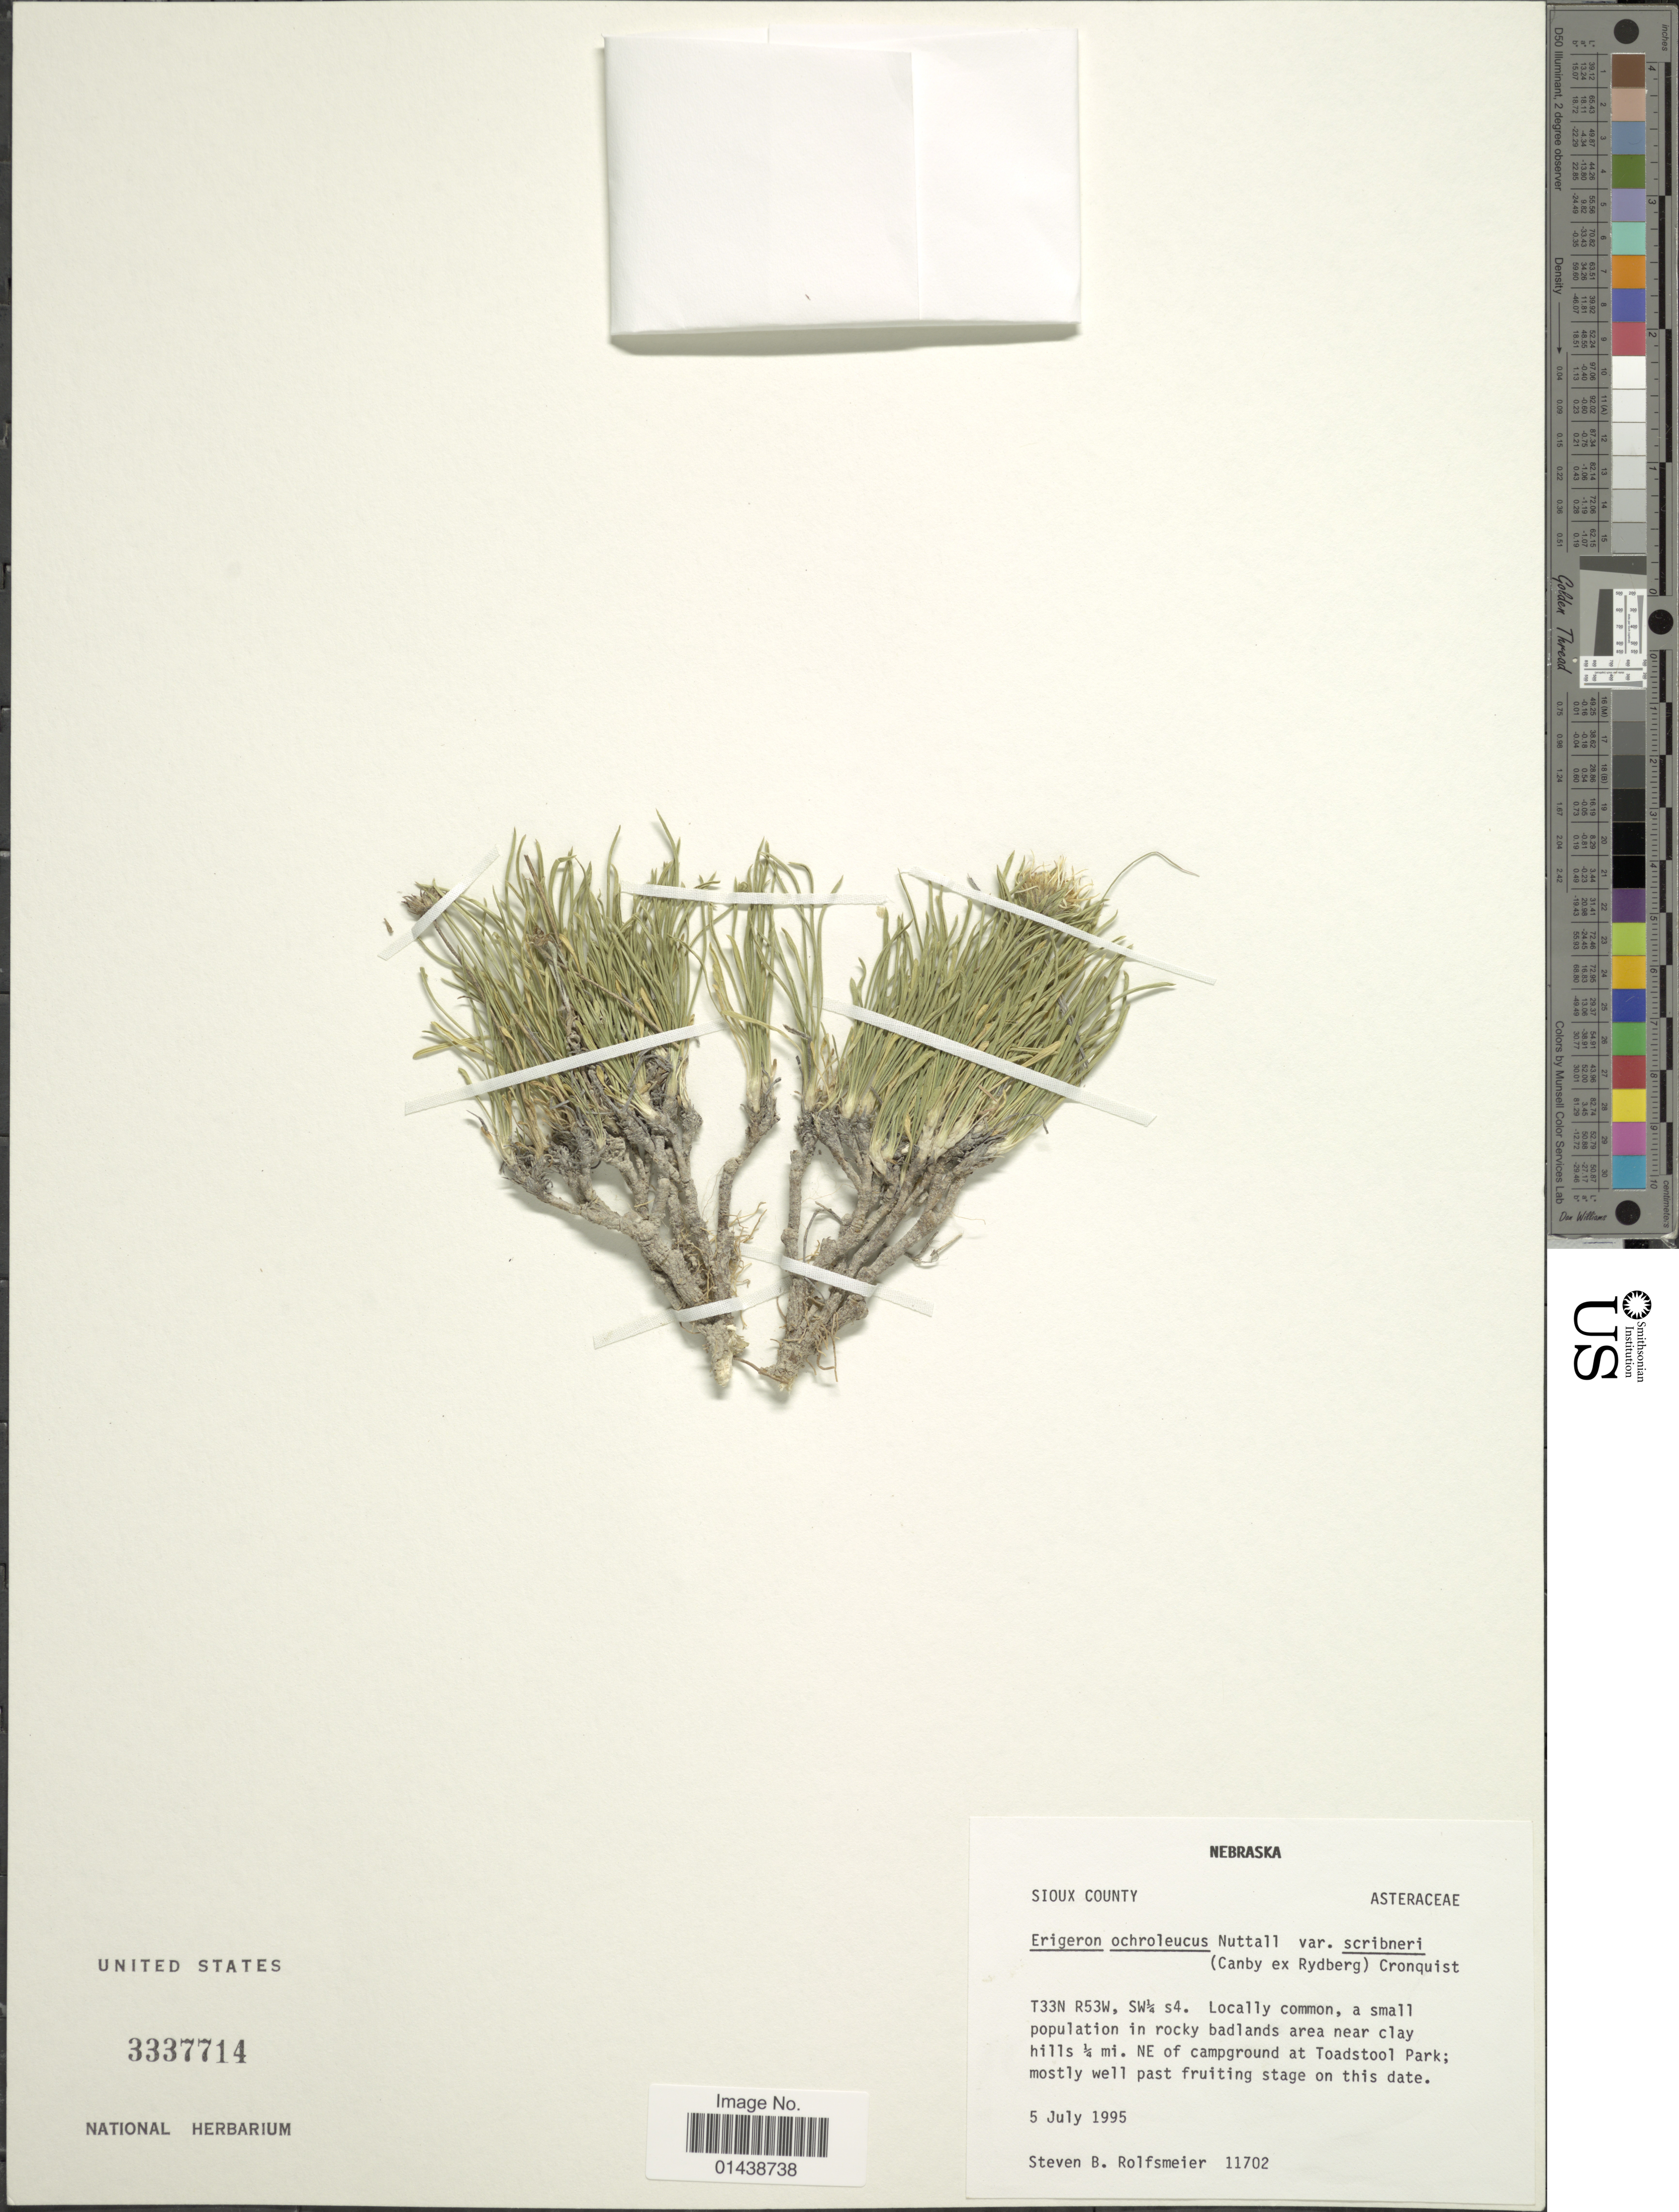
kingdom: Plantae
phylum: Tracheophyta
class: Magnoliopsida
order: Asterales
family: Asteraceae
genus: Erigeron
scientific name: Erigeron ochroleucus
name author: Nutt.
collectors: S. Rolfsmeier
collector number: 11702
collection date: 1995-07-05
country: United States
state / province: Nebraska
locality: Sioux County. T33N R53W, SW¼ s4. ¼ mi. NE of campground at Toadstool Park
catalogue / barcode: US 3337714